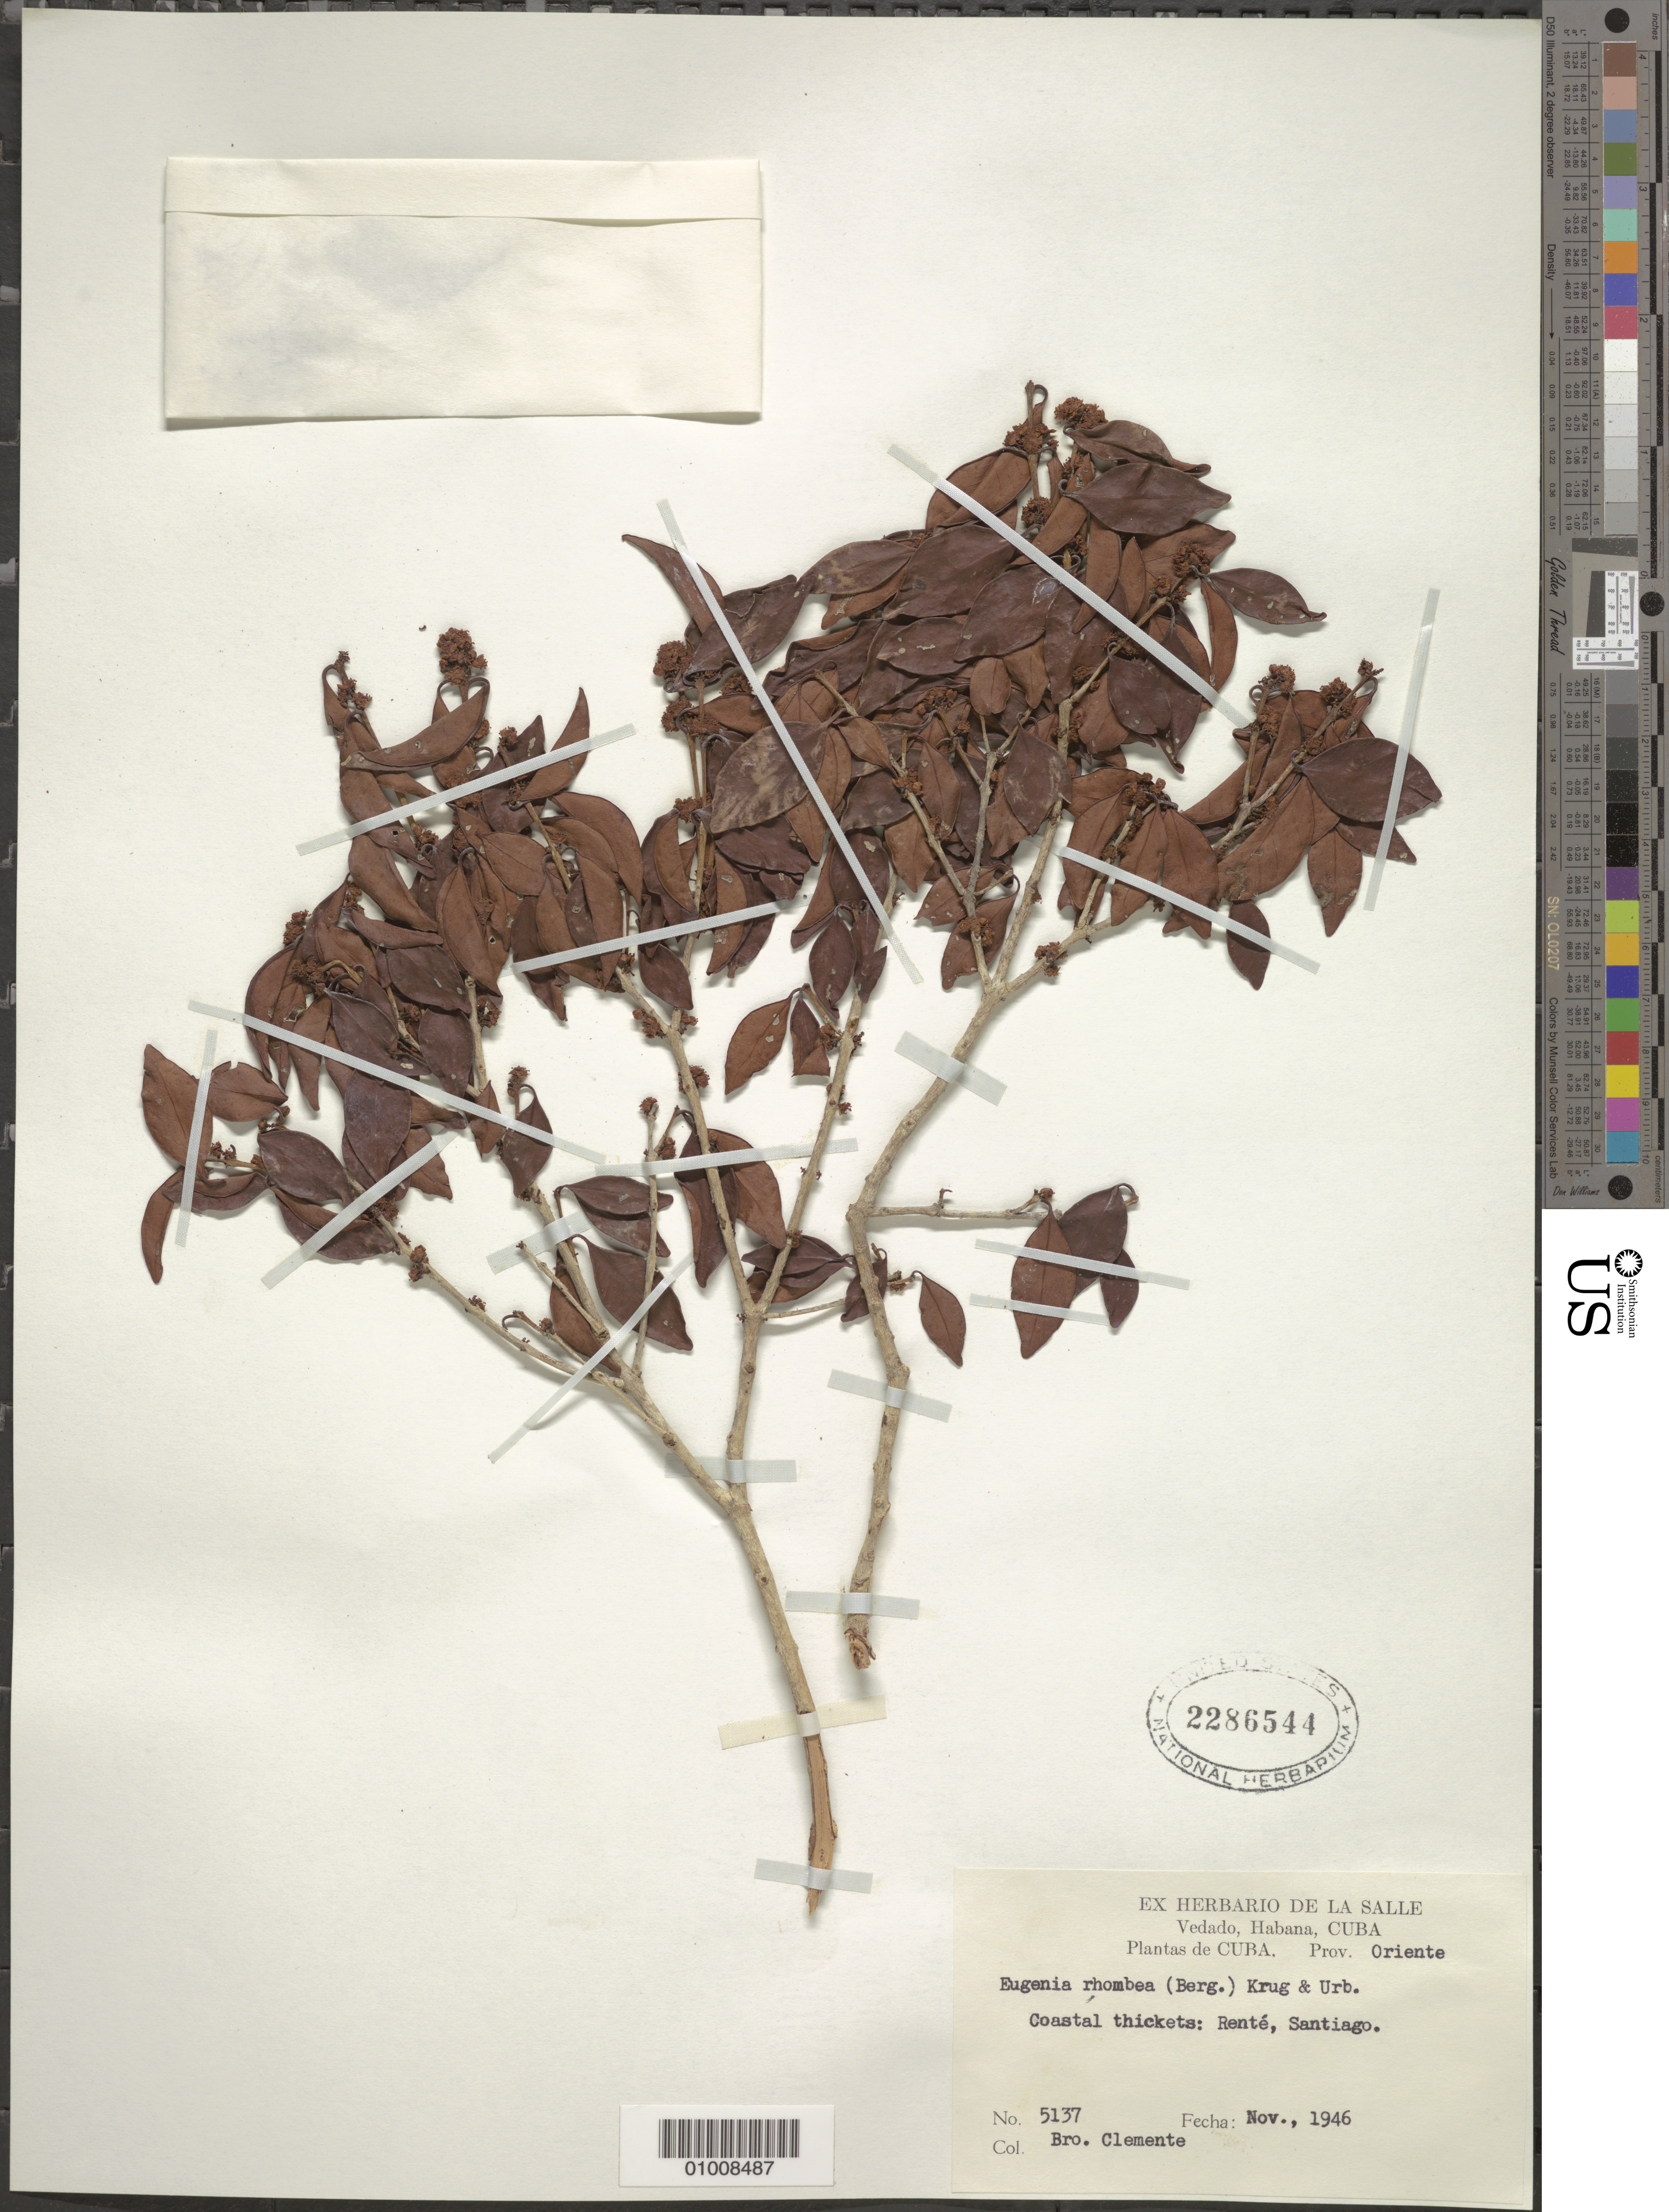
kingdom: Plantae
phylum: Tracheophyta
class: Magnoliopsida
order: Myrtales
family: Myrtaceae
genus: Eugenia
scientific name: Eugenia rhombea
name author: (O. Berg) Krug & Urb.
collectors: Bro. Clemente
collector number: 5137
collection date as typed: Nov 1946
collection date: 1946-11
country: Cuba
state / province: Santiago de Cuba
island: Cuba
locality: Renté, Santiago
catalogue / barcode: US 2286544